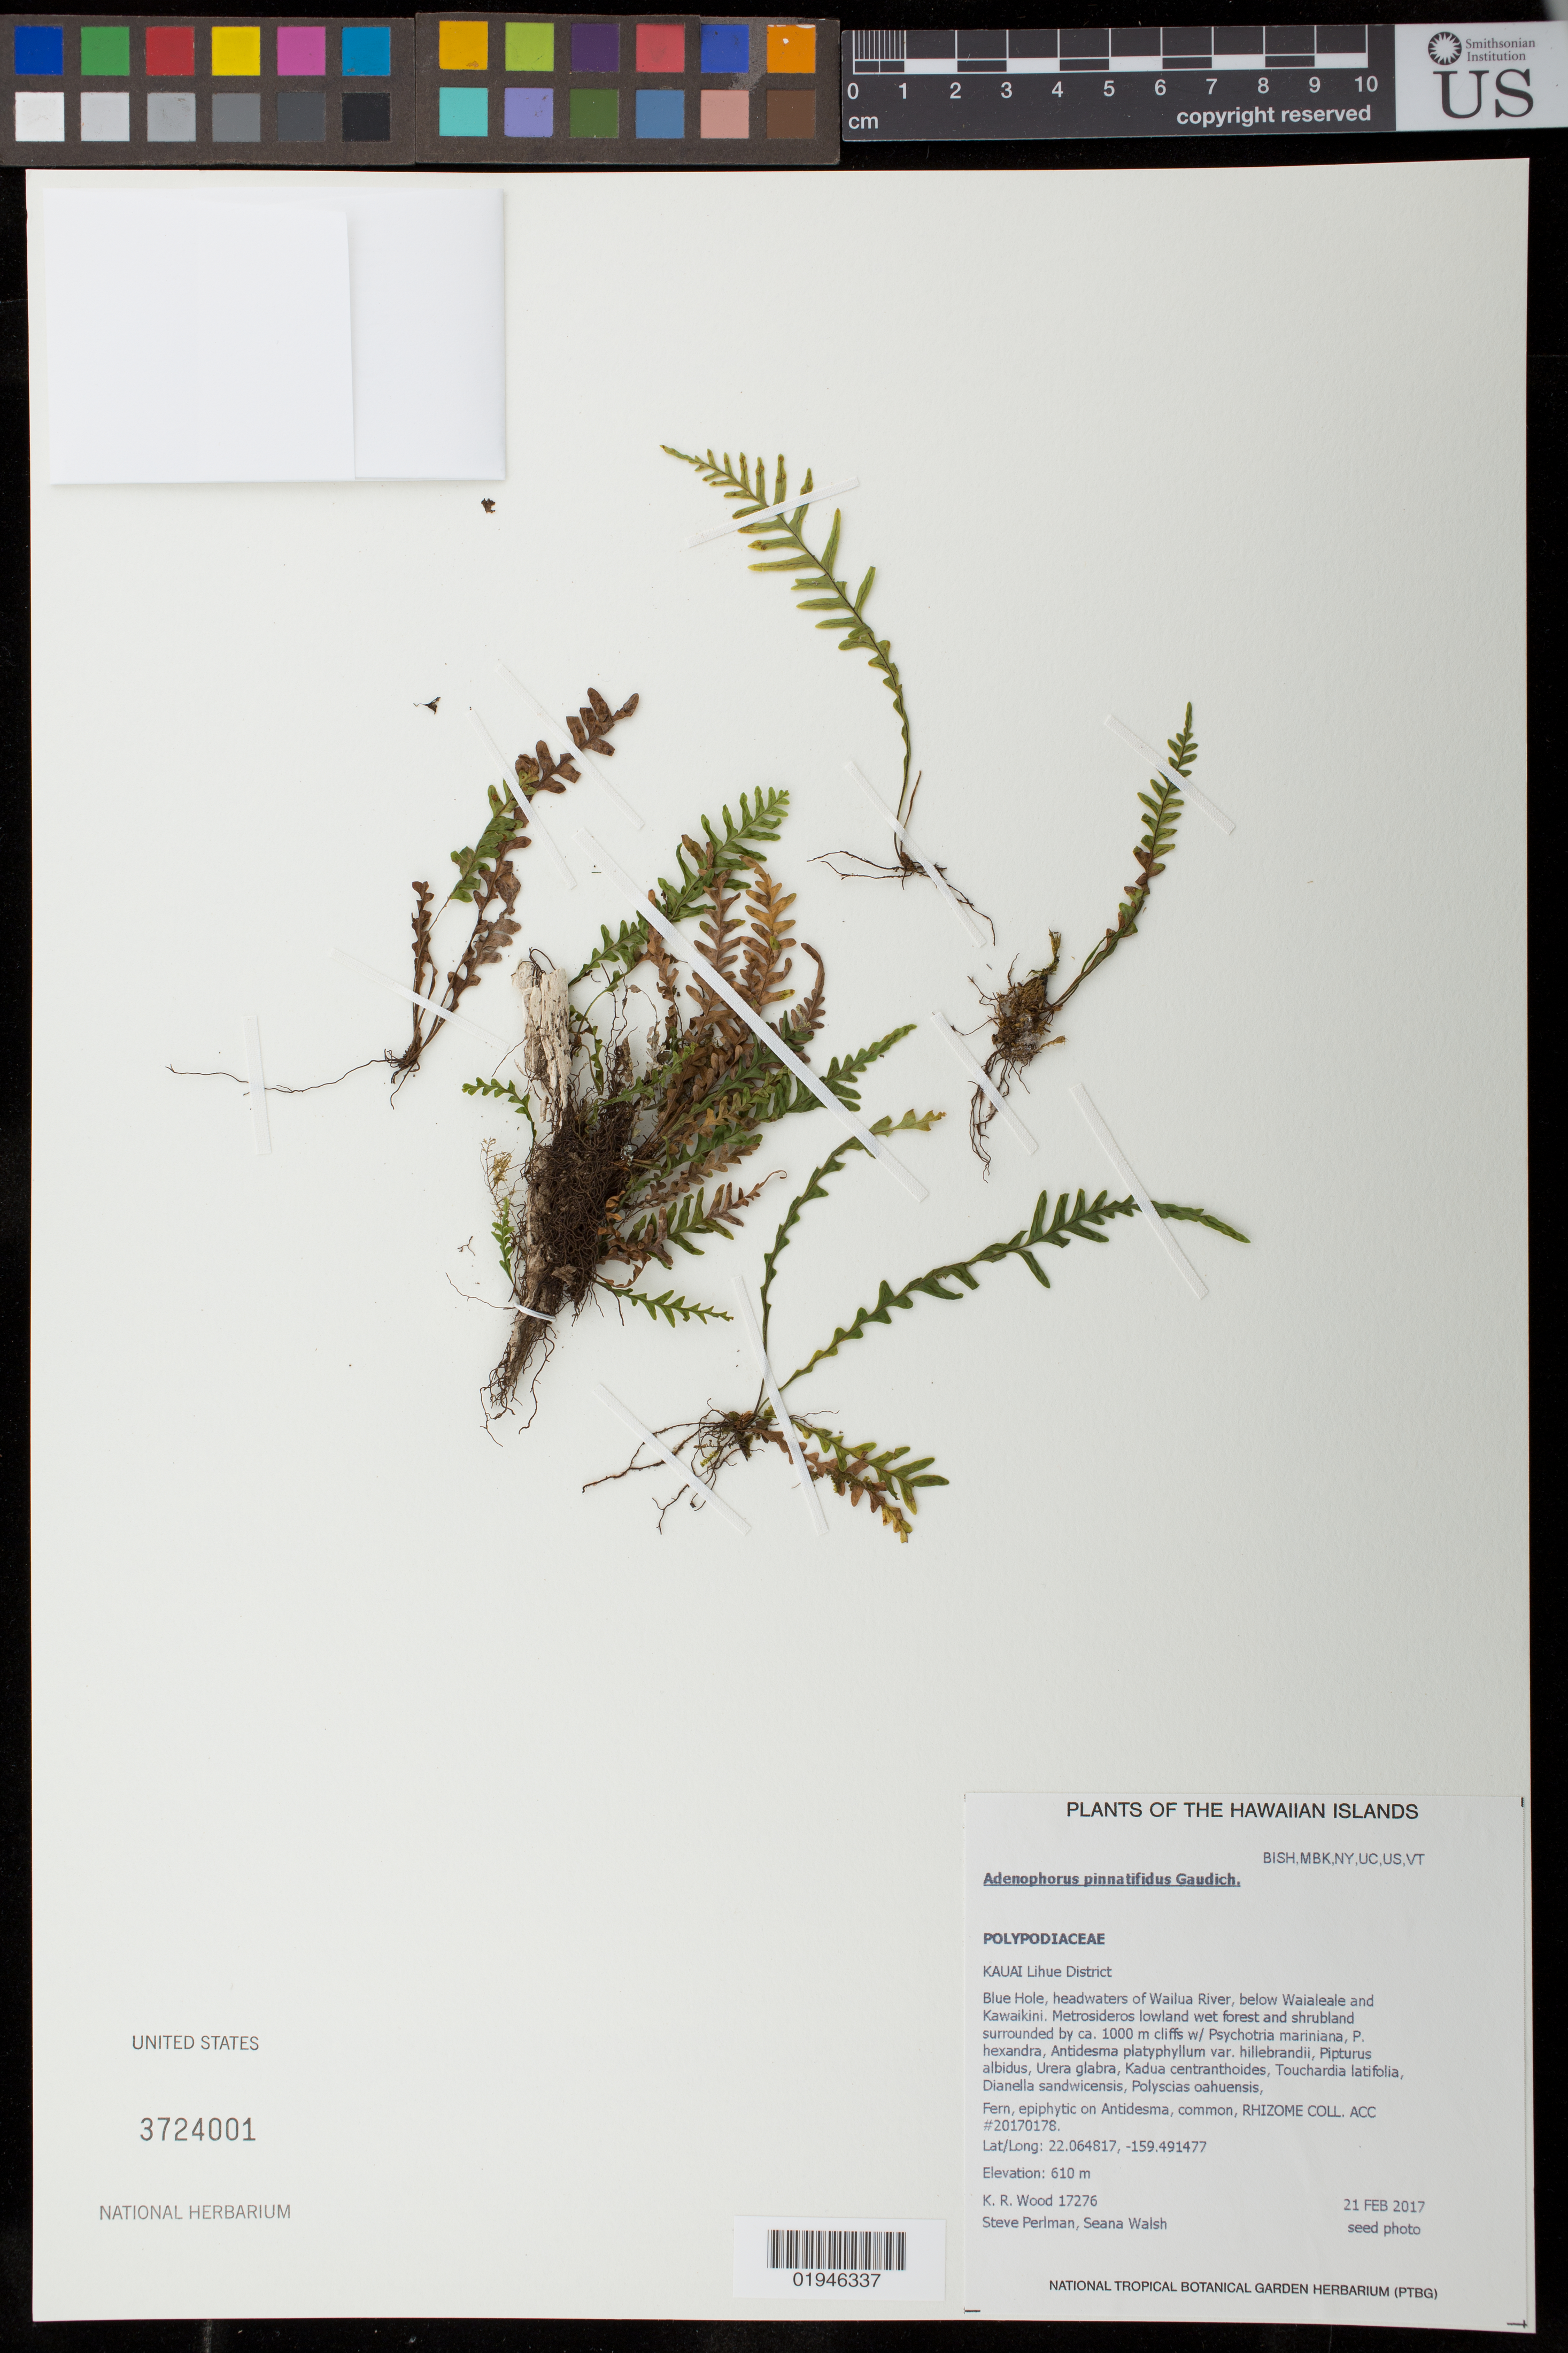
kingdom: Plantae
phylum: Tracheophyta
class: Polypodiopsida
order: Polypodiales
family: Polypodiaceae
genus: Adenophorus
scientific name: Adenophorus pinnatifidus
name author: Gaudich.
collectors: K. R. Wood, S. P. Perlman & S. Walsh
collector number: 17276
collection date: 2017-02-21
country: United States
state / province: Hawaii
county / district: Kauai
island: Kaua'i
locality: Lihue District, Blue Hole, headwaters of Wailua River, below Waialeale and Kawaikini.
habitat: Lowland wet forest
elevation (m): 610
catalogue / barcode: US 3716101